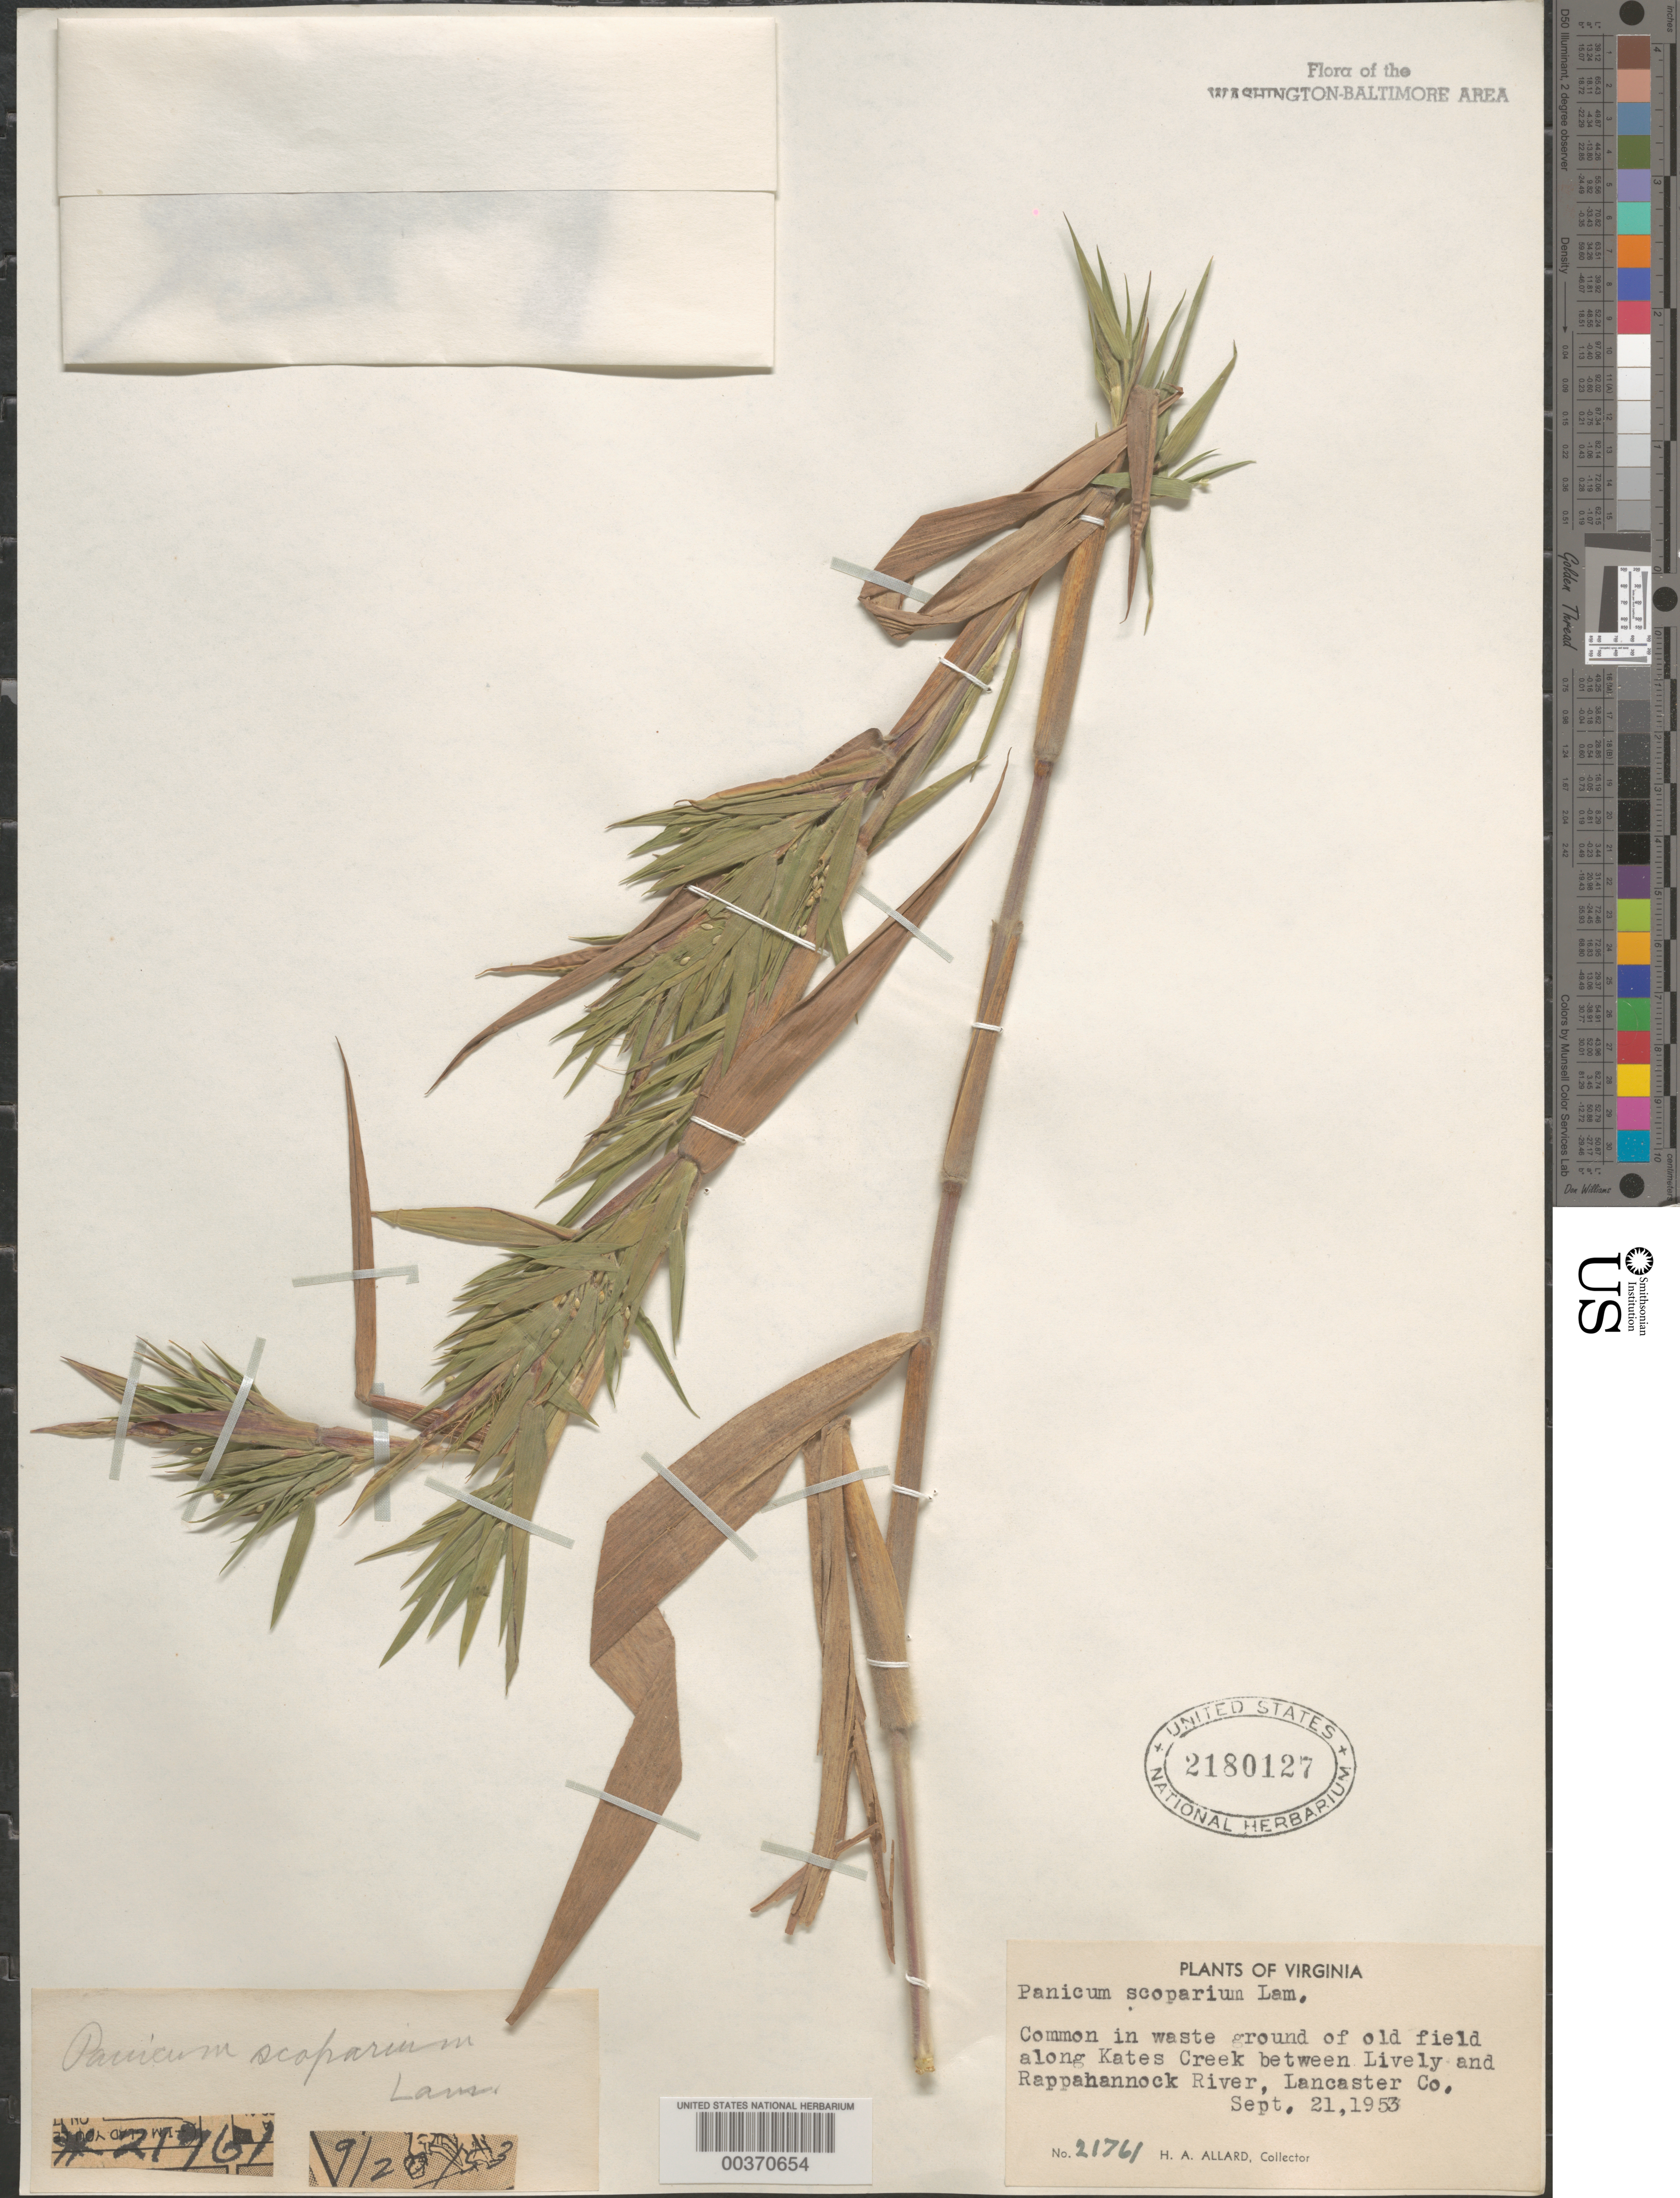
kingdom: Plantae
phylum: Tracheophyta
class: Liliopsida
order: Poales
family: Poaceae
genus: Dichanthelium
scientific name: Dichanthelium scoparium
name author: (Lam.) Gould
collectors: H. A. Allard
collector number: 21761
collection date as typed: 21 Sep 1953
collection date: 1953-09-21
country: United States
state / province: Virginia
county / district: Lancaster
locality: Kates Creek, between Lively and Rappahannock River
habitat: Waste ground of old field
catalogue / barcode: US 2180127